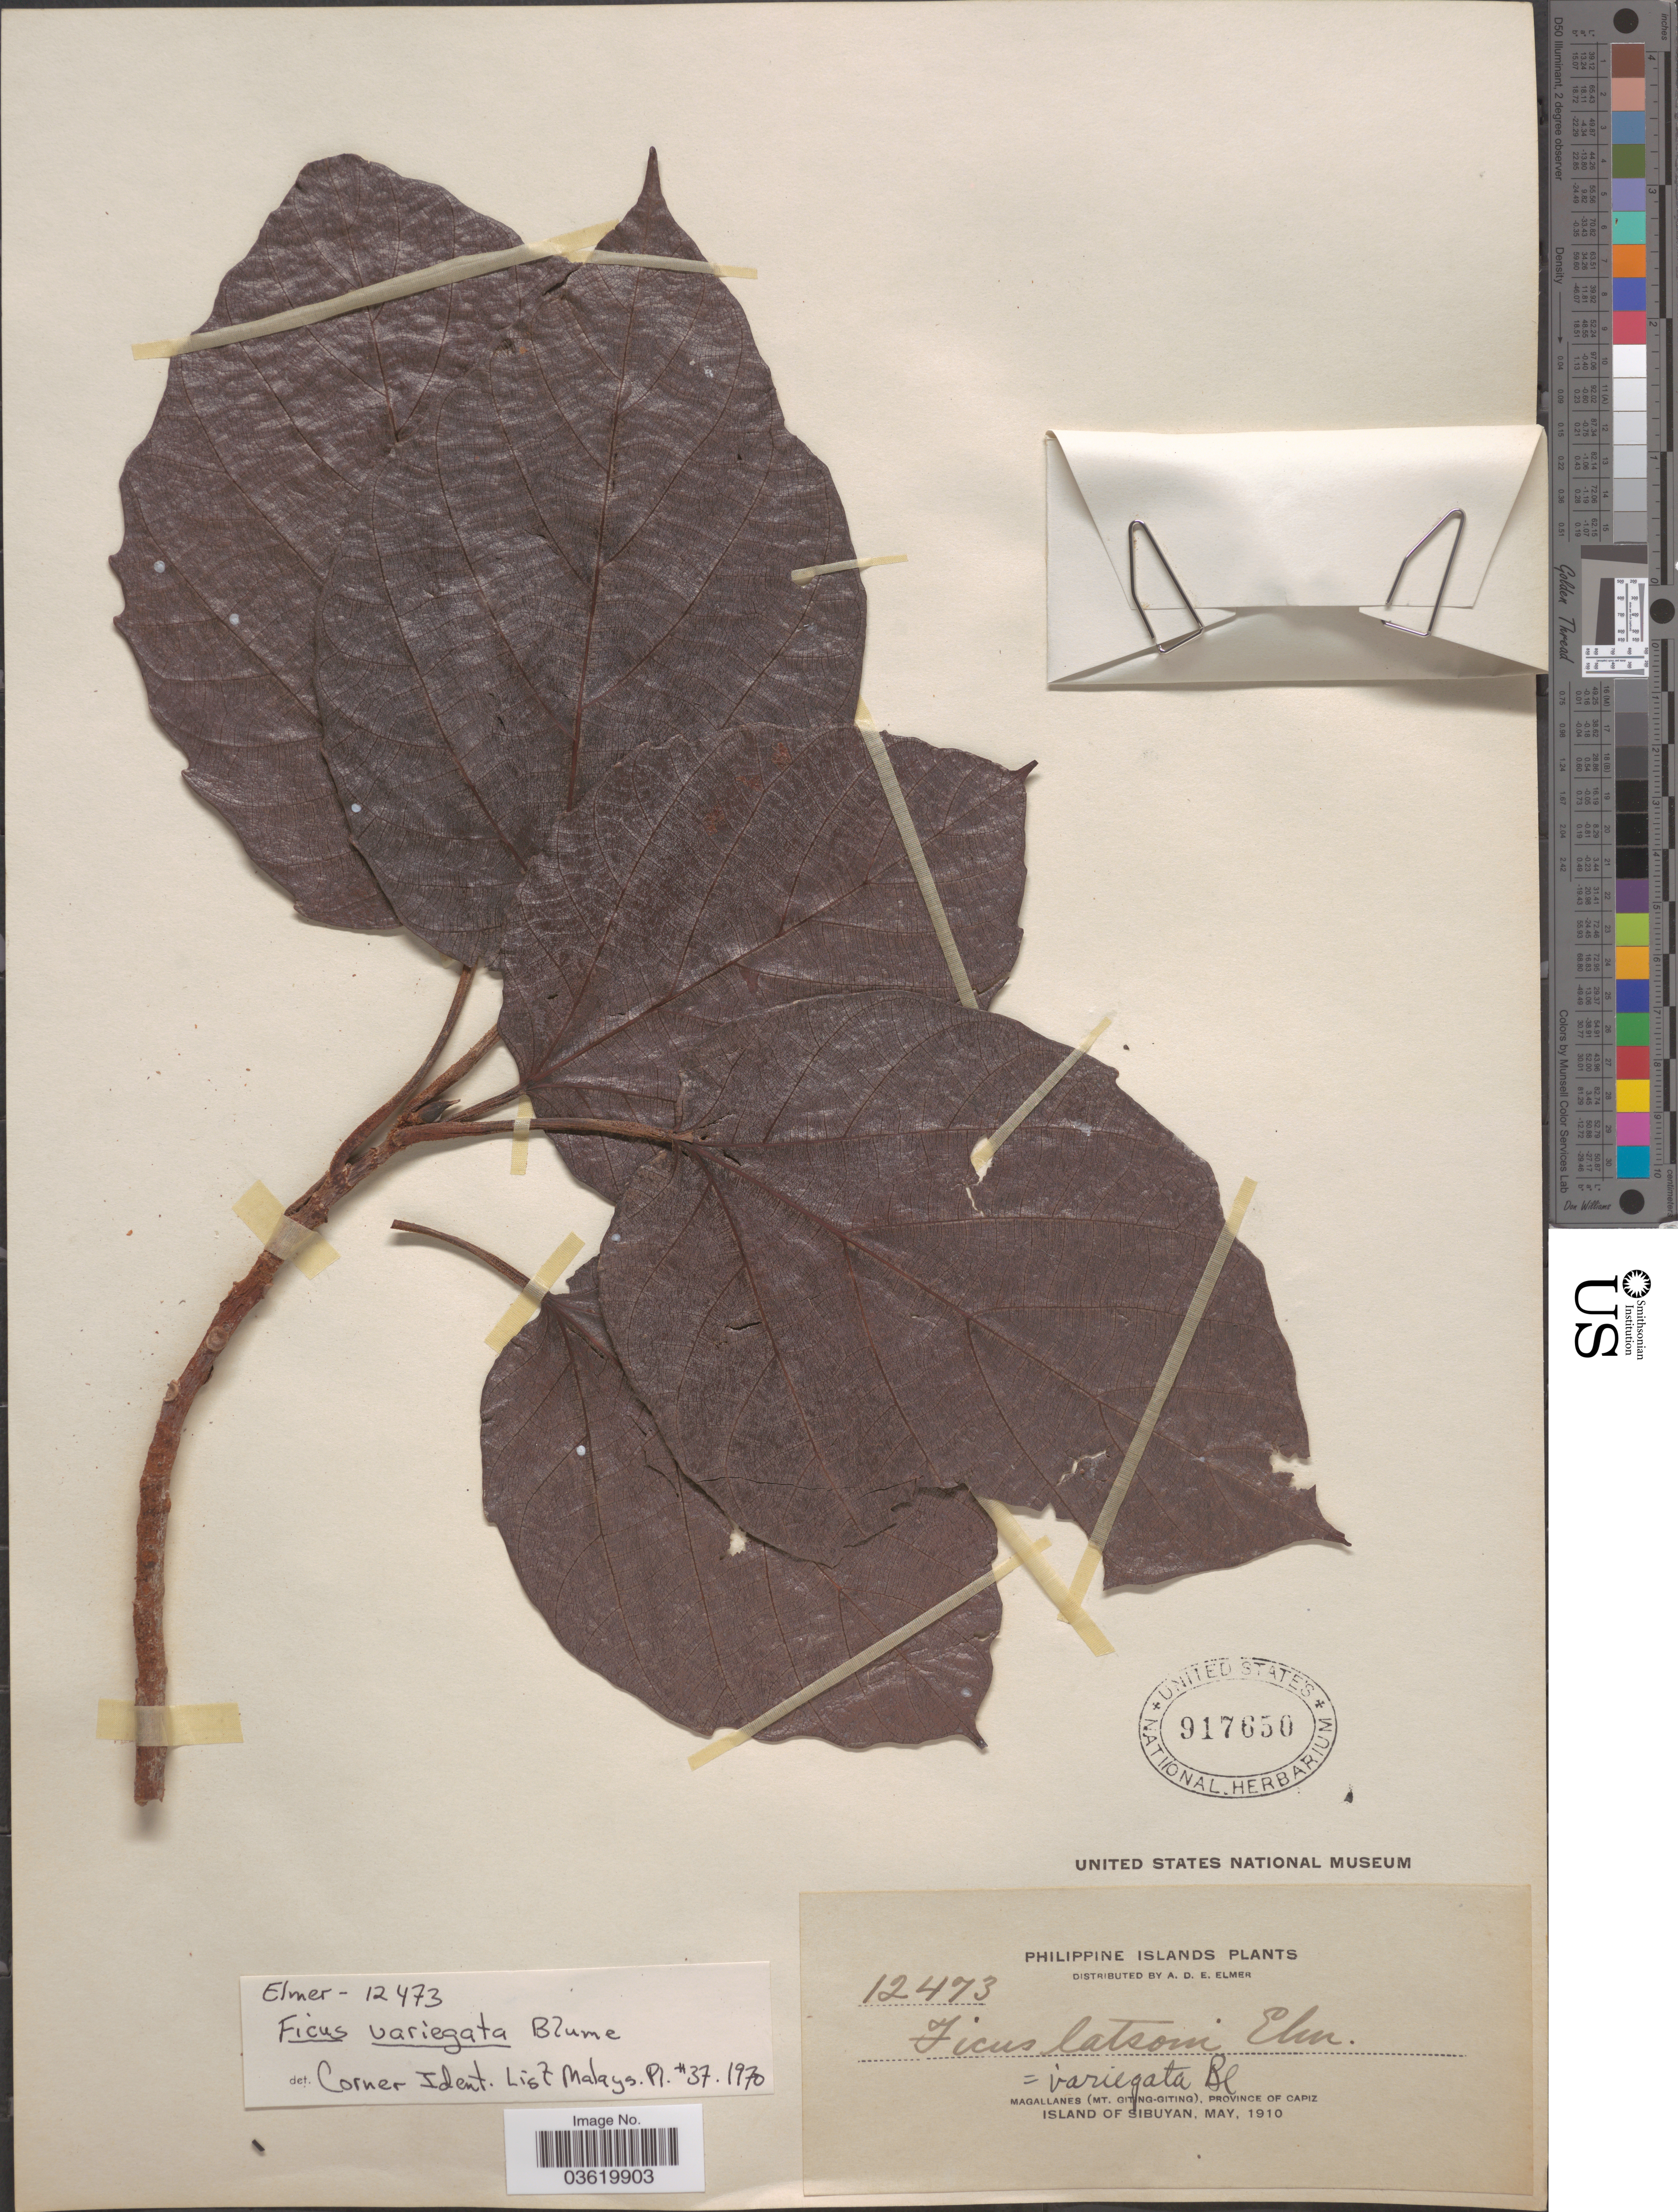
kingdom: Plantae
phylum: Tracheophyta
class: Magnoliopsida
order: Rosales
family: Moraceae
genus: Ficus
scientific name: Ficus variegata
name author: Blume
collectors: A. D. E. Elmer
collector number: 12473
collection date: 1910-05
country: Philippines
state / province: Western Visayas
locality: Philippine Islands. Magallanes (Mt. Giting-Giting), Province of Capiz. Island of Sibuyan.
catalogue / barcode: US 917650